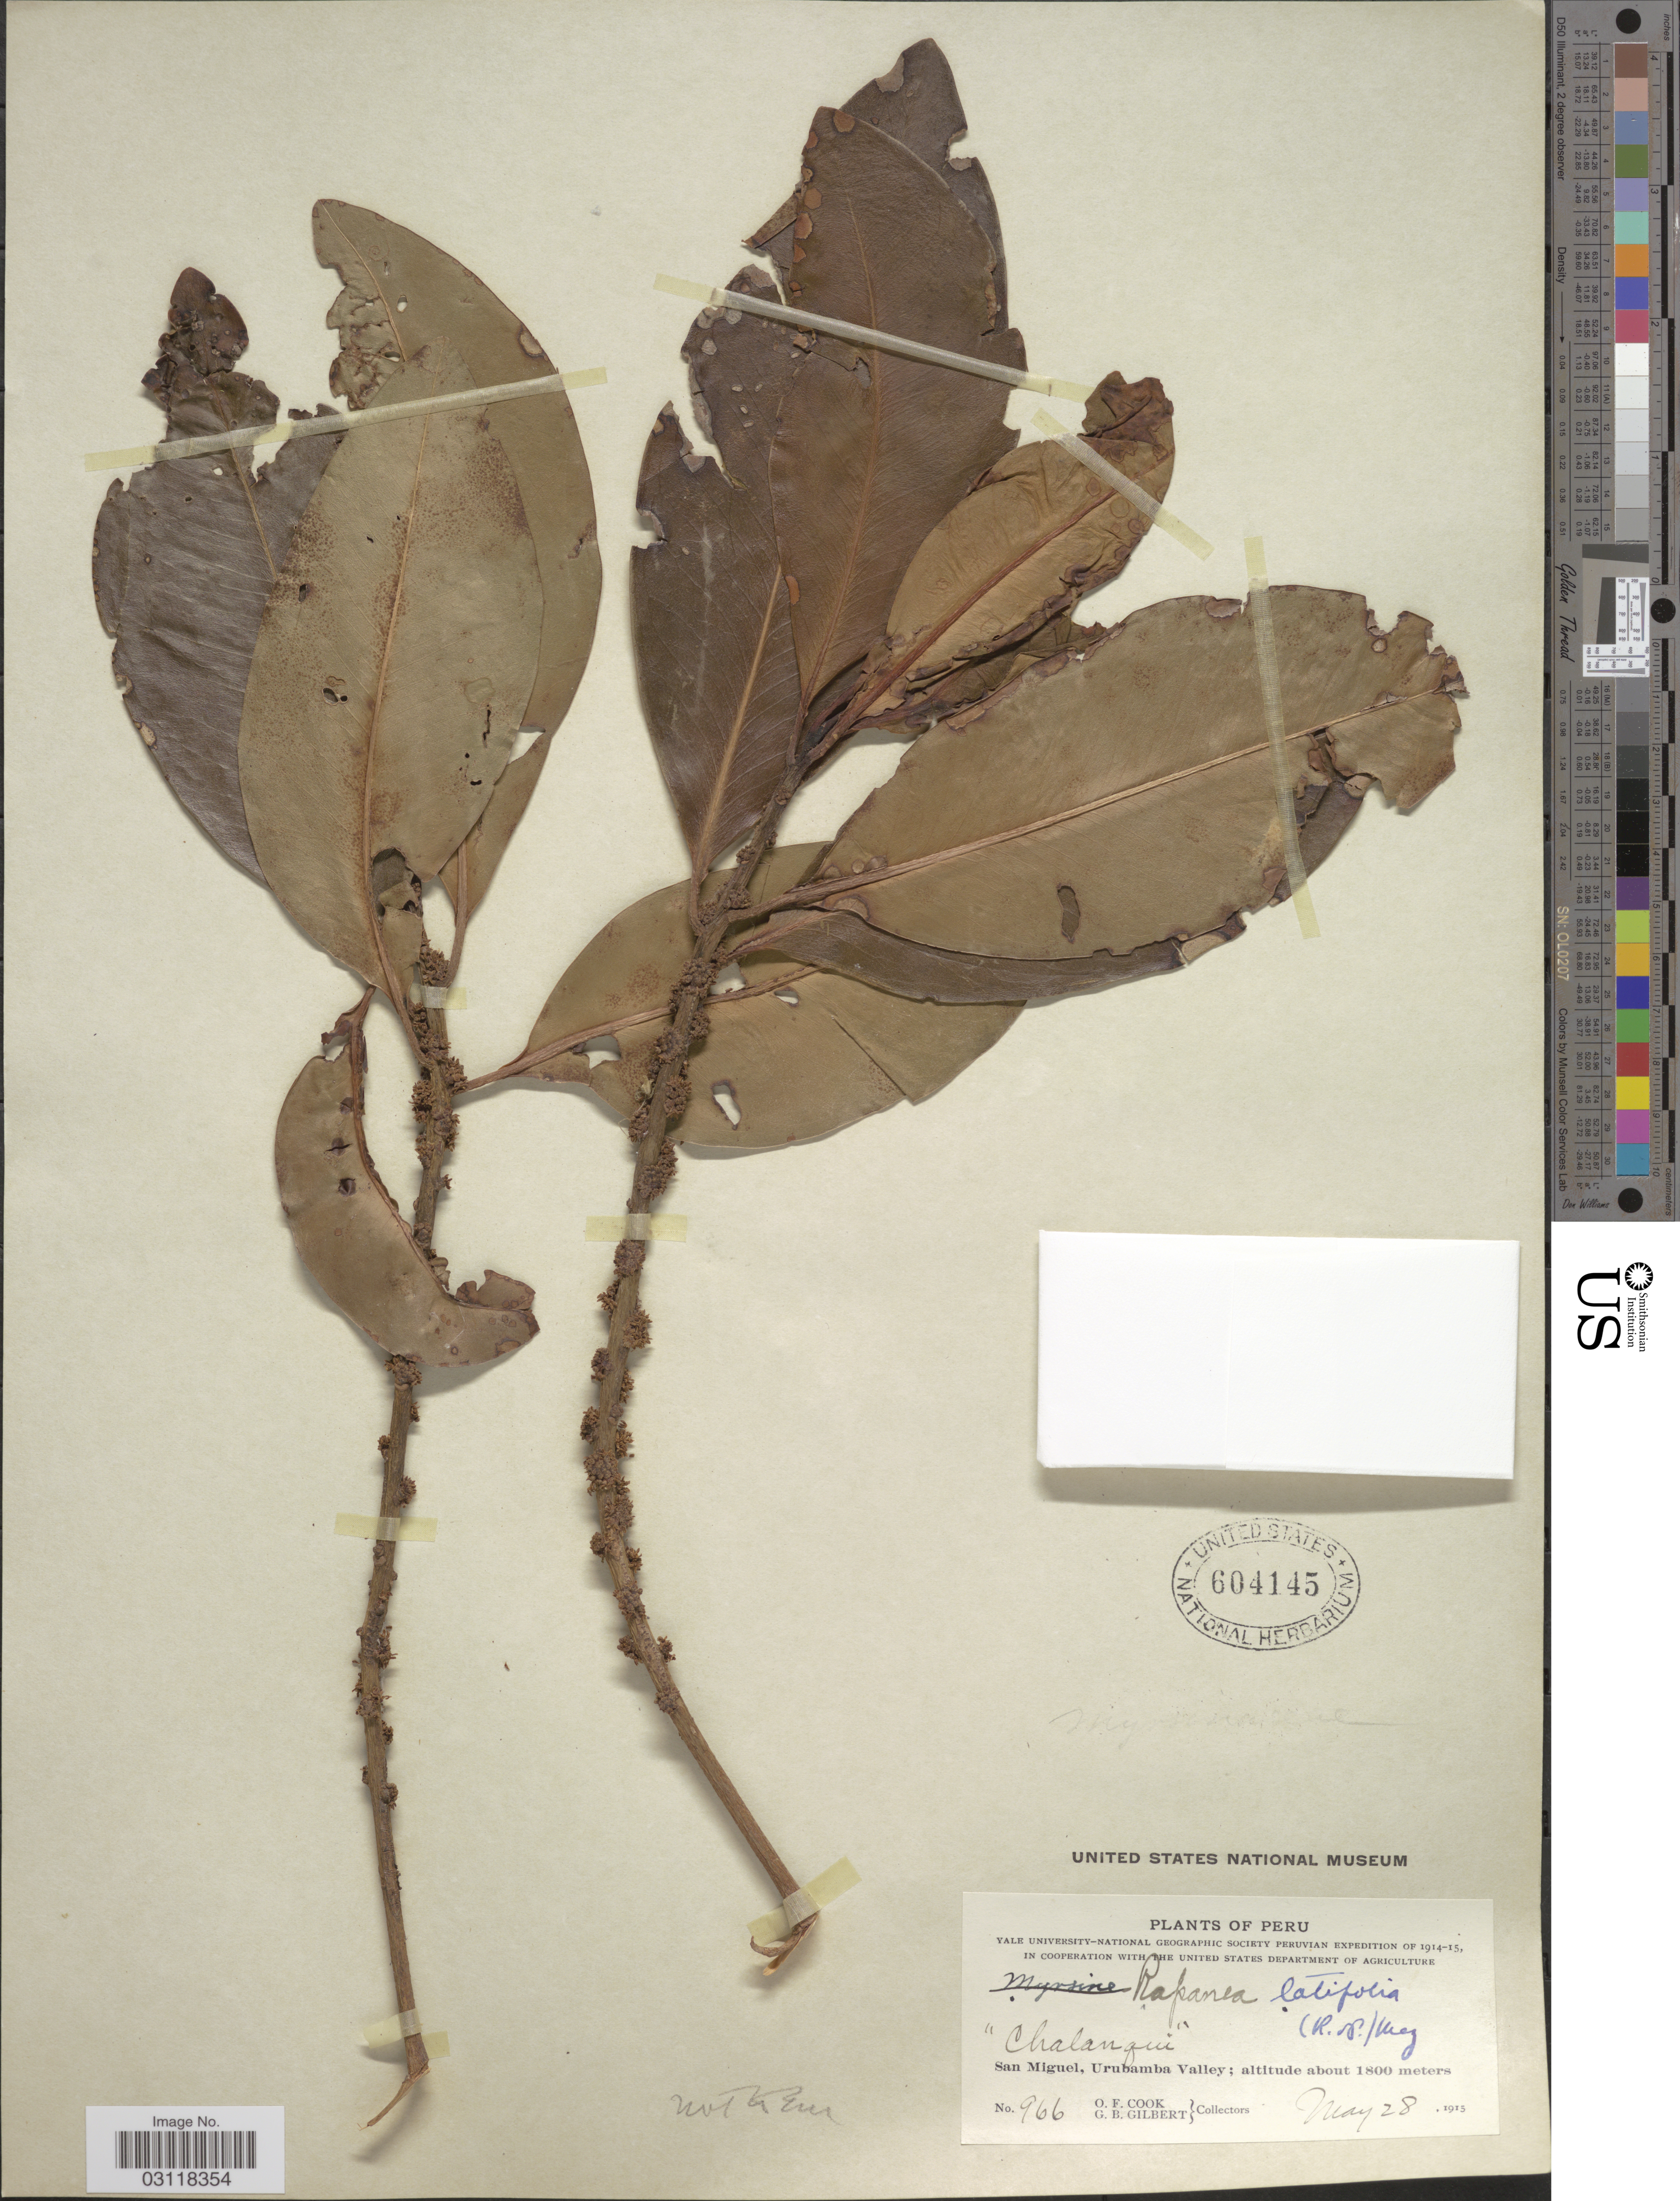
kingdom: Plantae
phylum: Tracheophyta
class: Magnoliopsida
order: Ericales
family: Primulaceae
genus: Rapanea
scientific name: Rapanea latifolia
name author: (Ruiz & Pav.) Mez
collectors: O. F. Cook & G. B. Gilbert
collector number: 966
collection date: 1915-05-28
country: Peru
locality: San Miguel, Urubamba Valley.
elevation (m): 1800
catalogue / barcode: US 604145